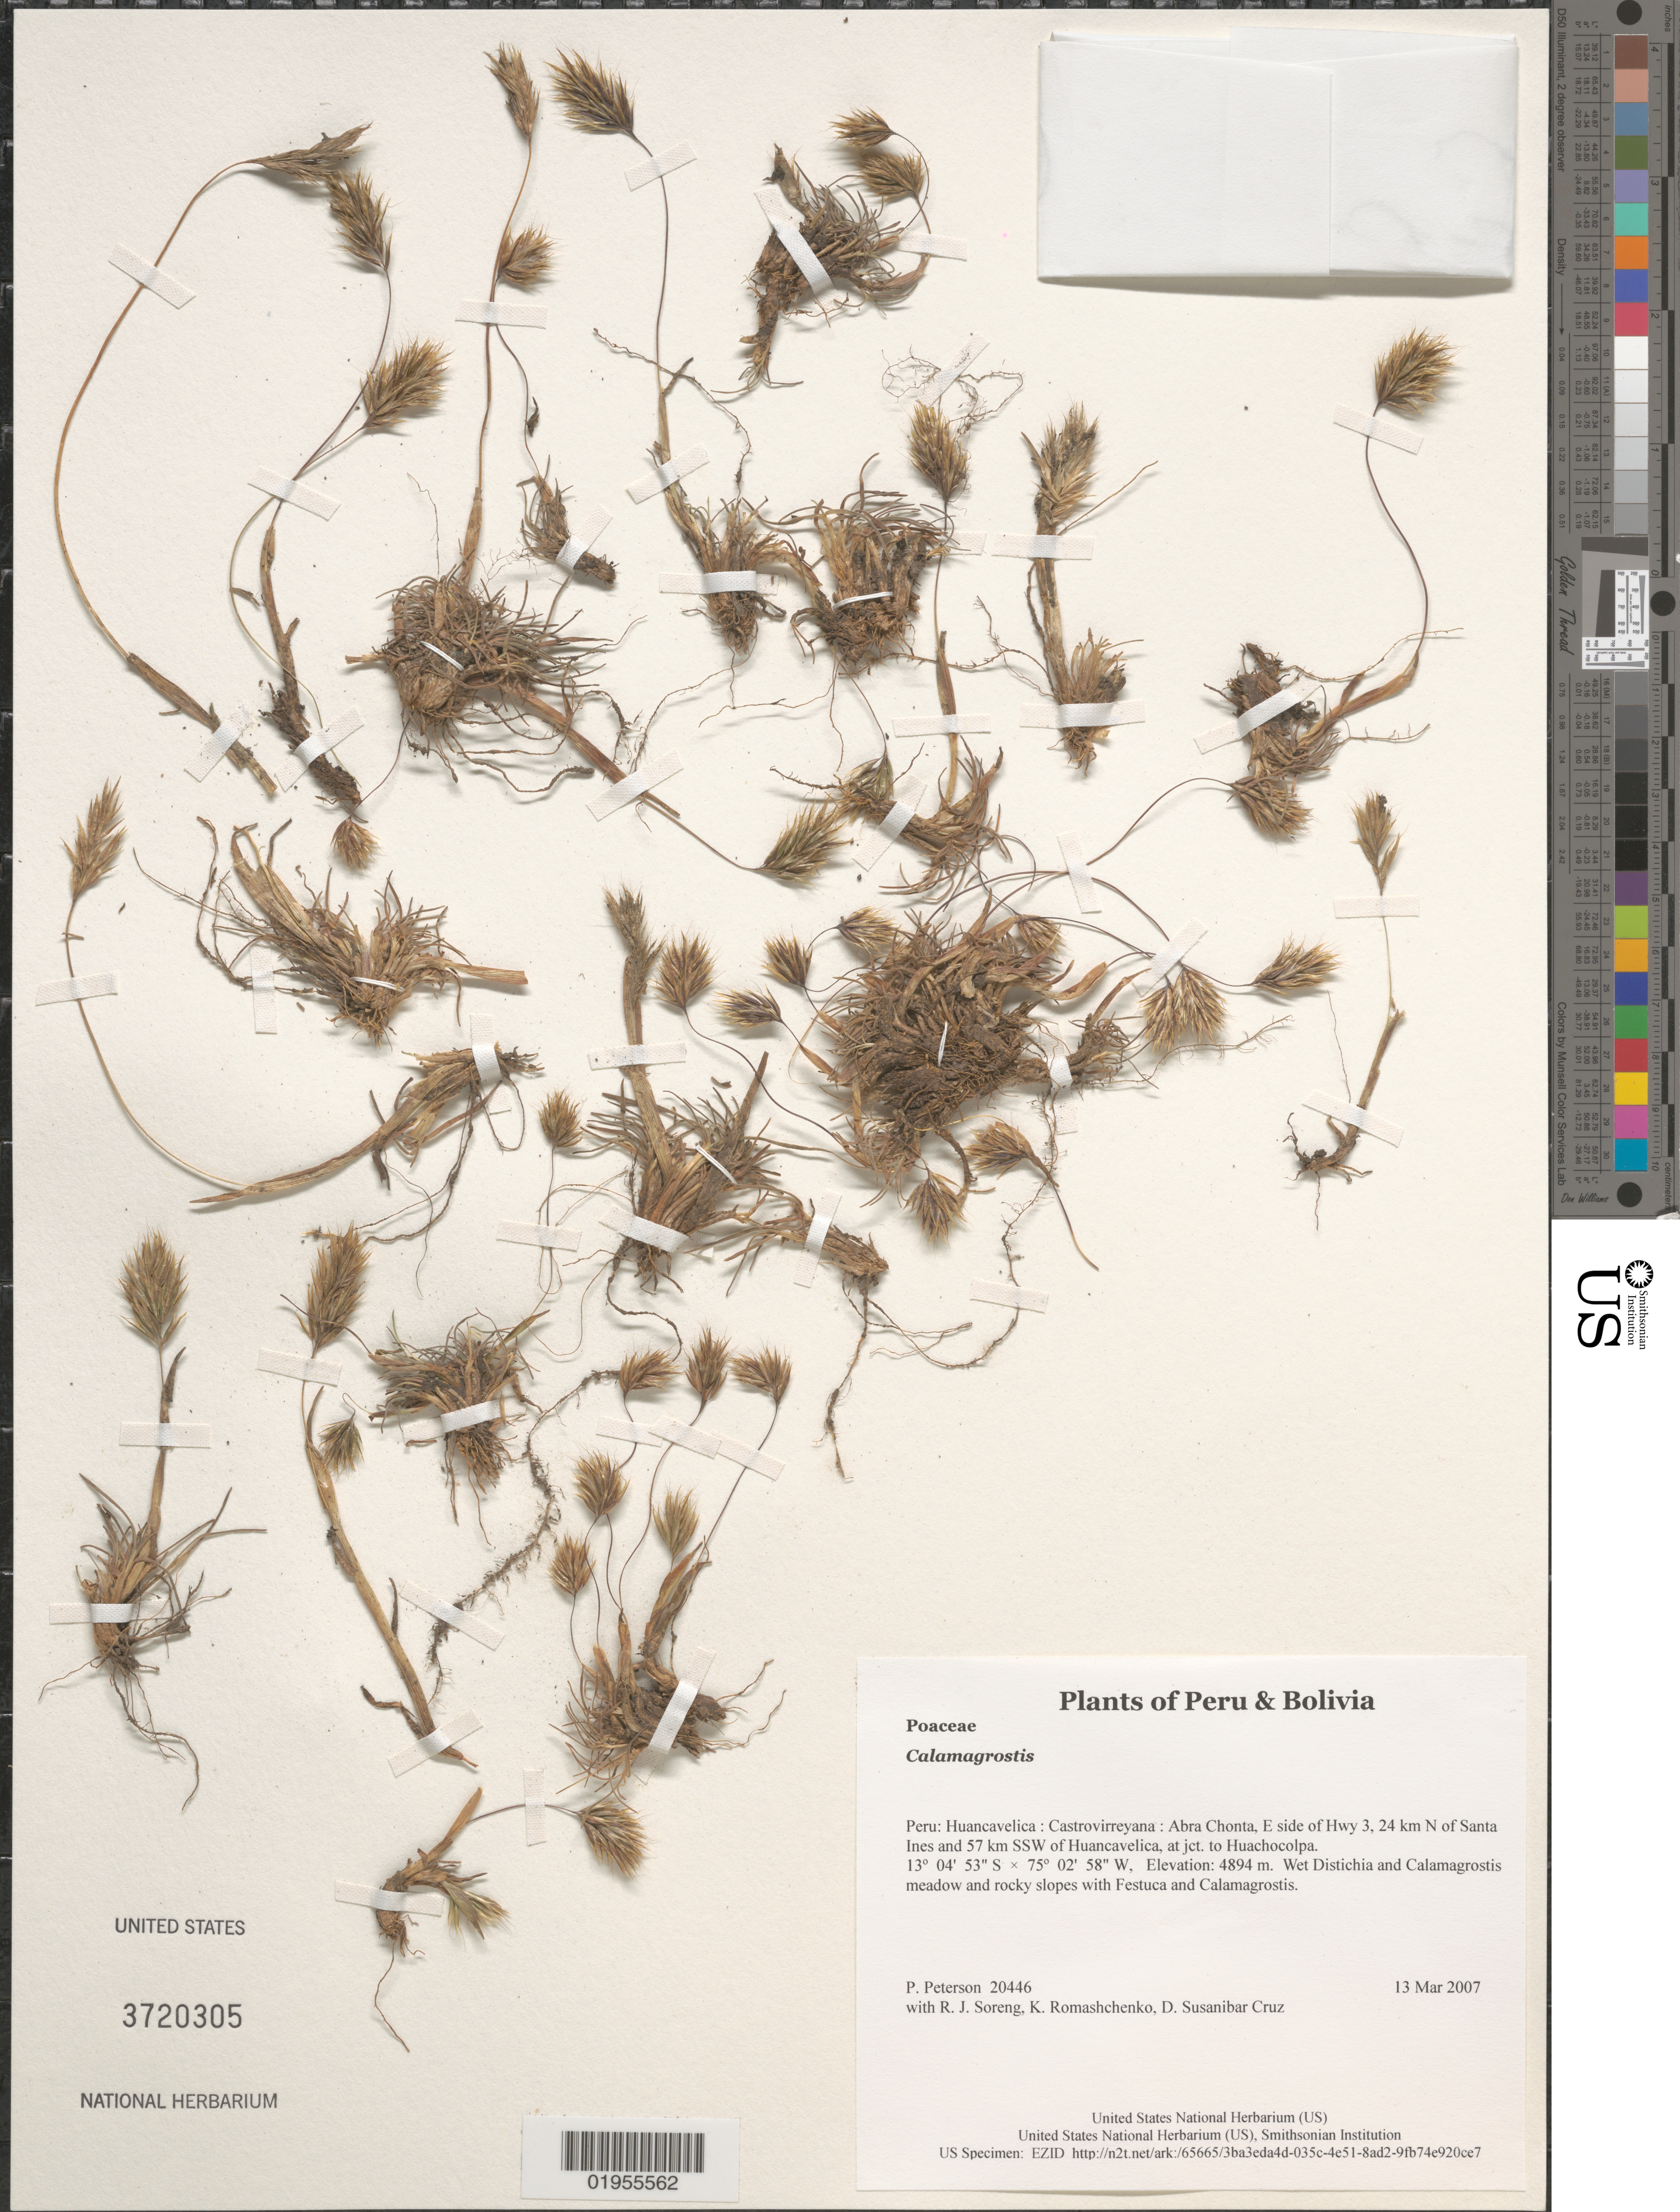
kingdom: Plantae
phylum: Tracheophyta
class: Liliopsida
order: Poales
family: Poaceae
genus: Calamagrostis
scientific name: Calamagrostis sp.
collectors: P. M. Peterson, R. J. Soreng, K. Romashchenko & D. Susanibar Cruz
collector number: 20446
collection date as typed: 13 Mar 2007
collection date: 2007-03-13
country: Peru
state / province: Huancavelica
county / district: Castrovirreyna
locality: Abra Chonta, E side of Hwy 3, 24 km N of Santa Ines and 57 km SSW of Huancavelica, at jct. to Huachocolpa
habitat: Wet Distichia and Calamagrostis meadow and rocky slopes with Festuca and Calamagrostis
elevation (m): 4894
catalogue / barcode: US 3720305